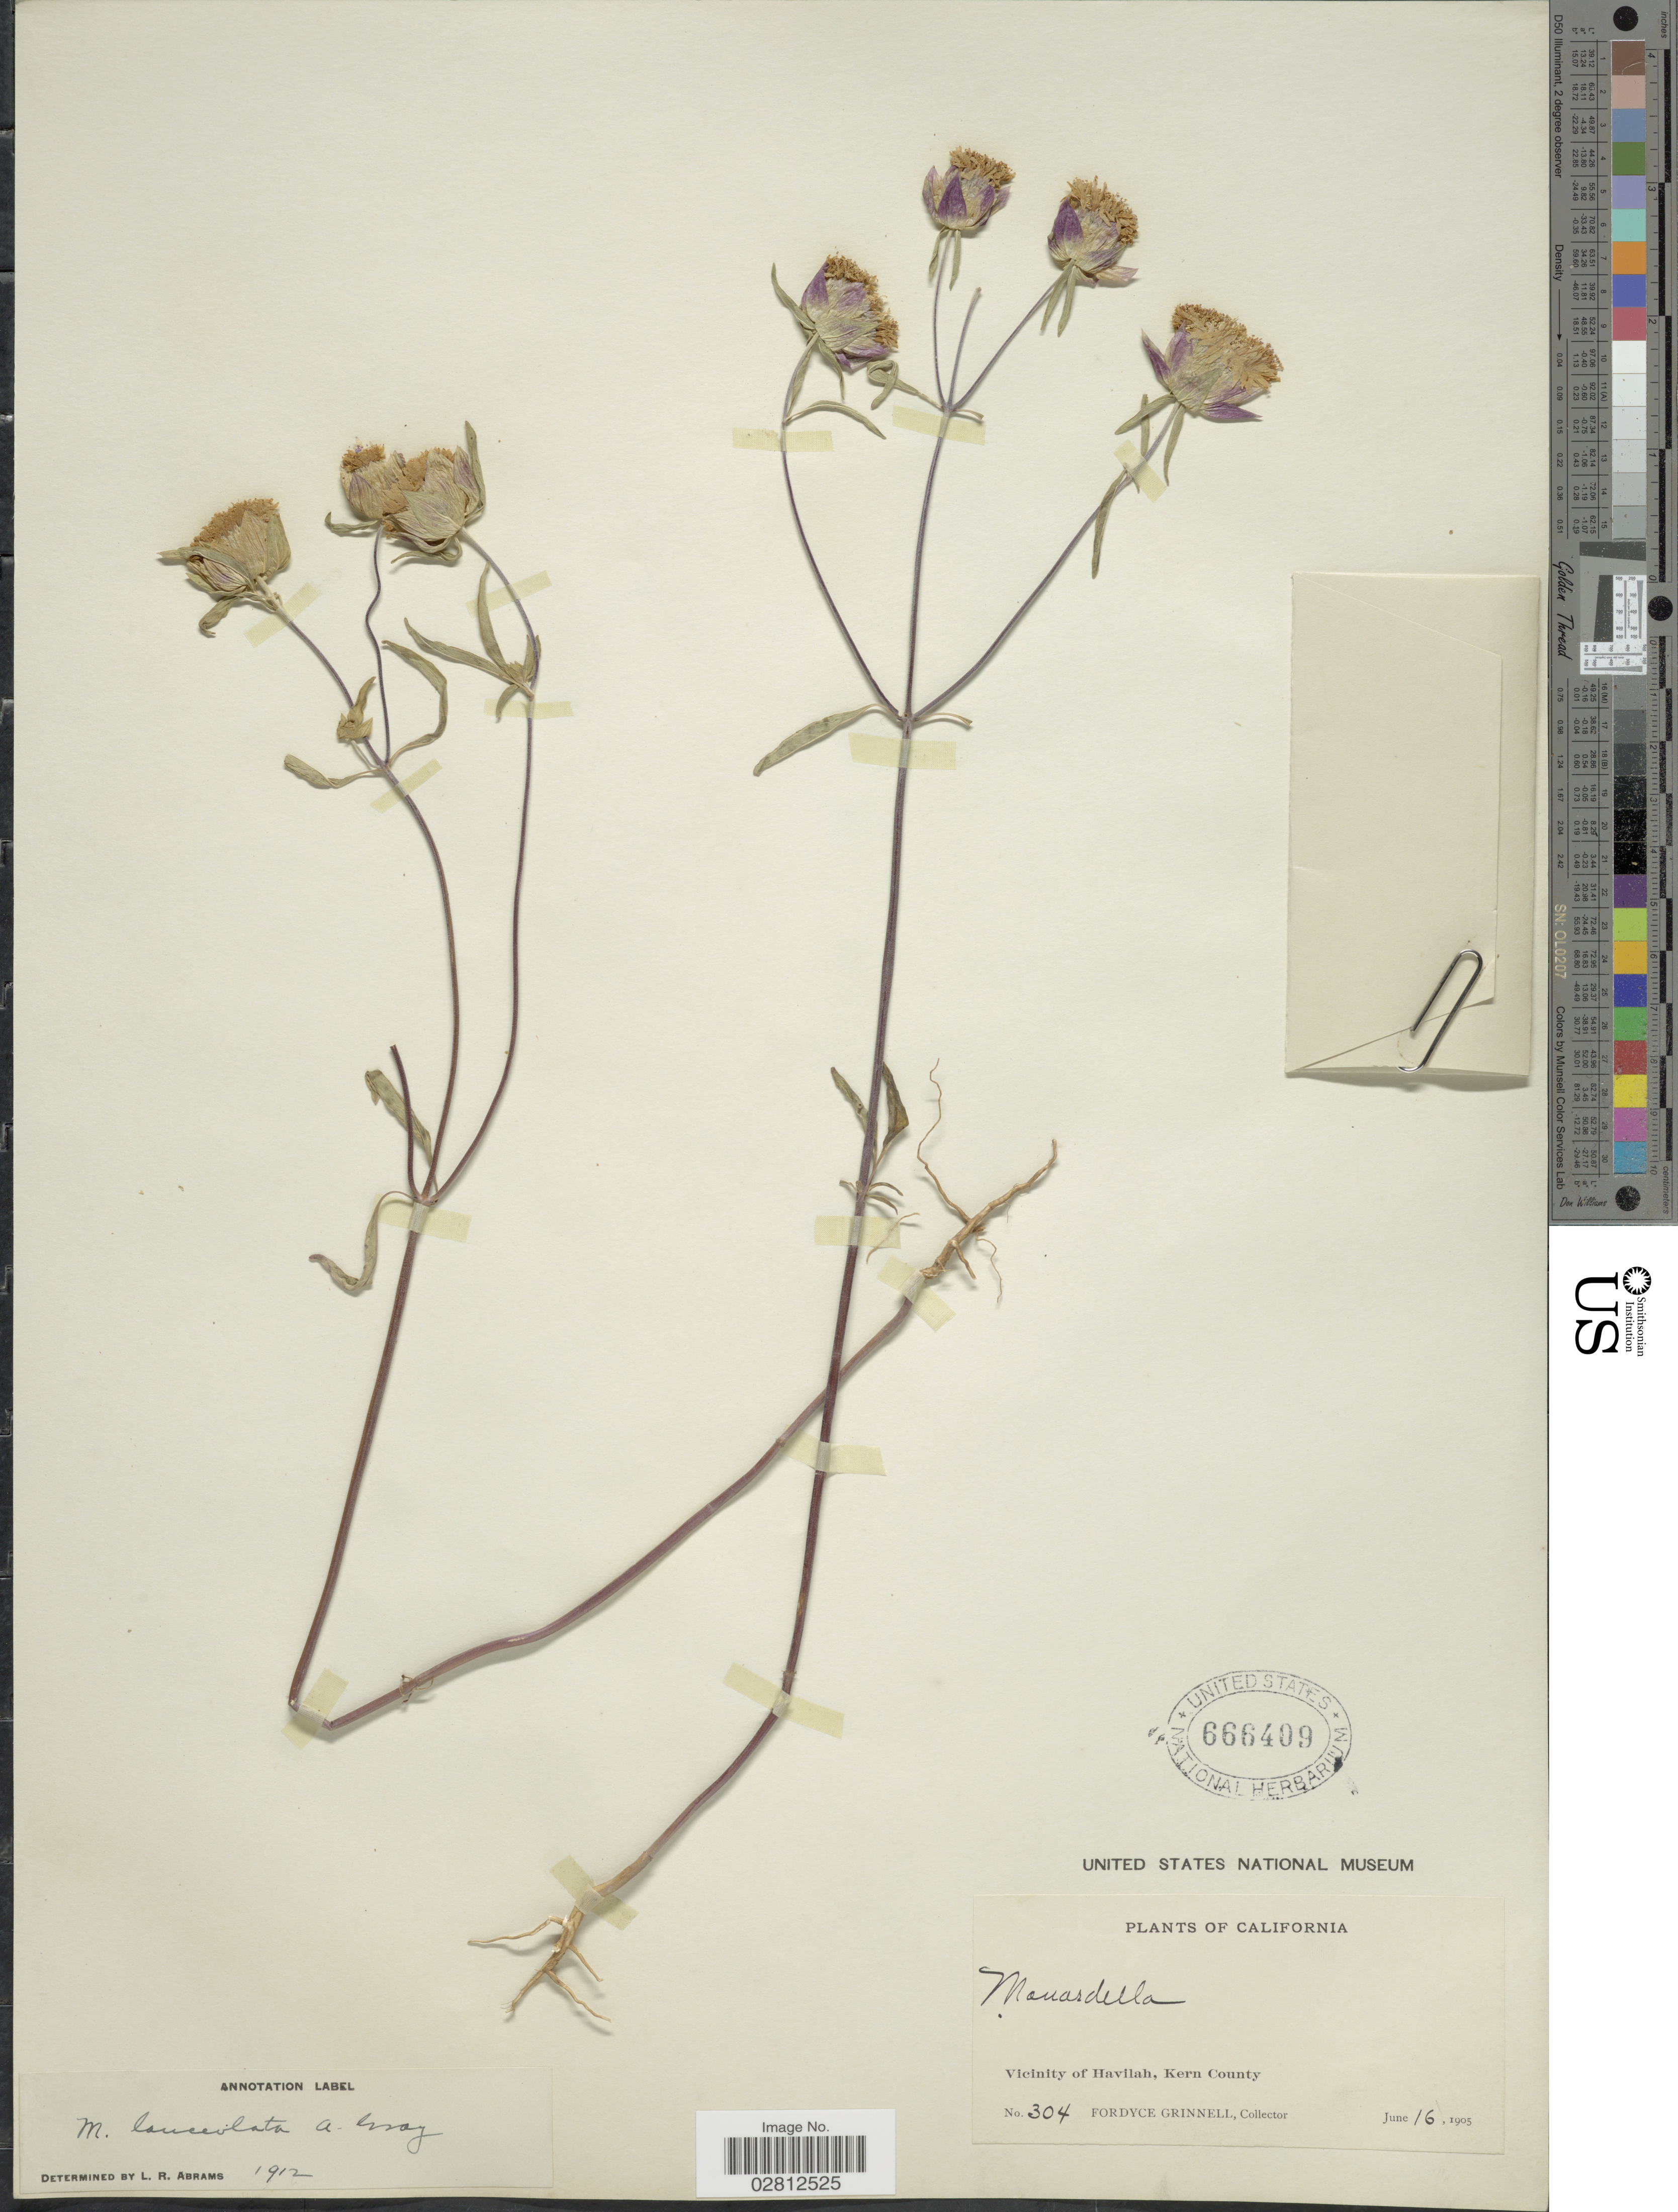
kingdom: Plantae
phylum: Tracheophyta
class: Magnoliopsida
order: Lamiales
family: Lamiaceae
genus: Monardella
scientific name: Monardella lanceolata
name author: A. Gray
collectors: F. Grinnell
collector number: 304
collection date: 1905-06-16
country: United States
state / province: California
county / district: Kern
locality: Vicinity of Havilah, Kern County.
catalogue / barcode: US 666409